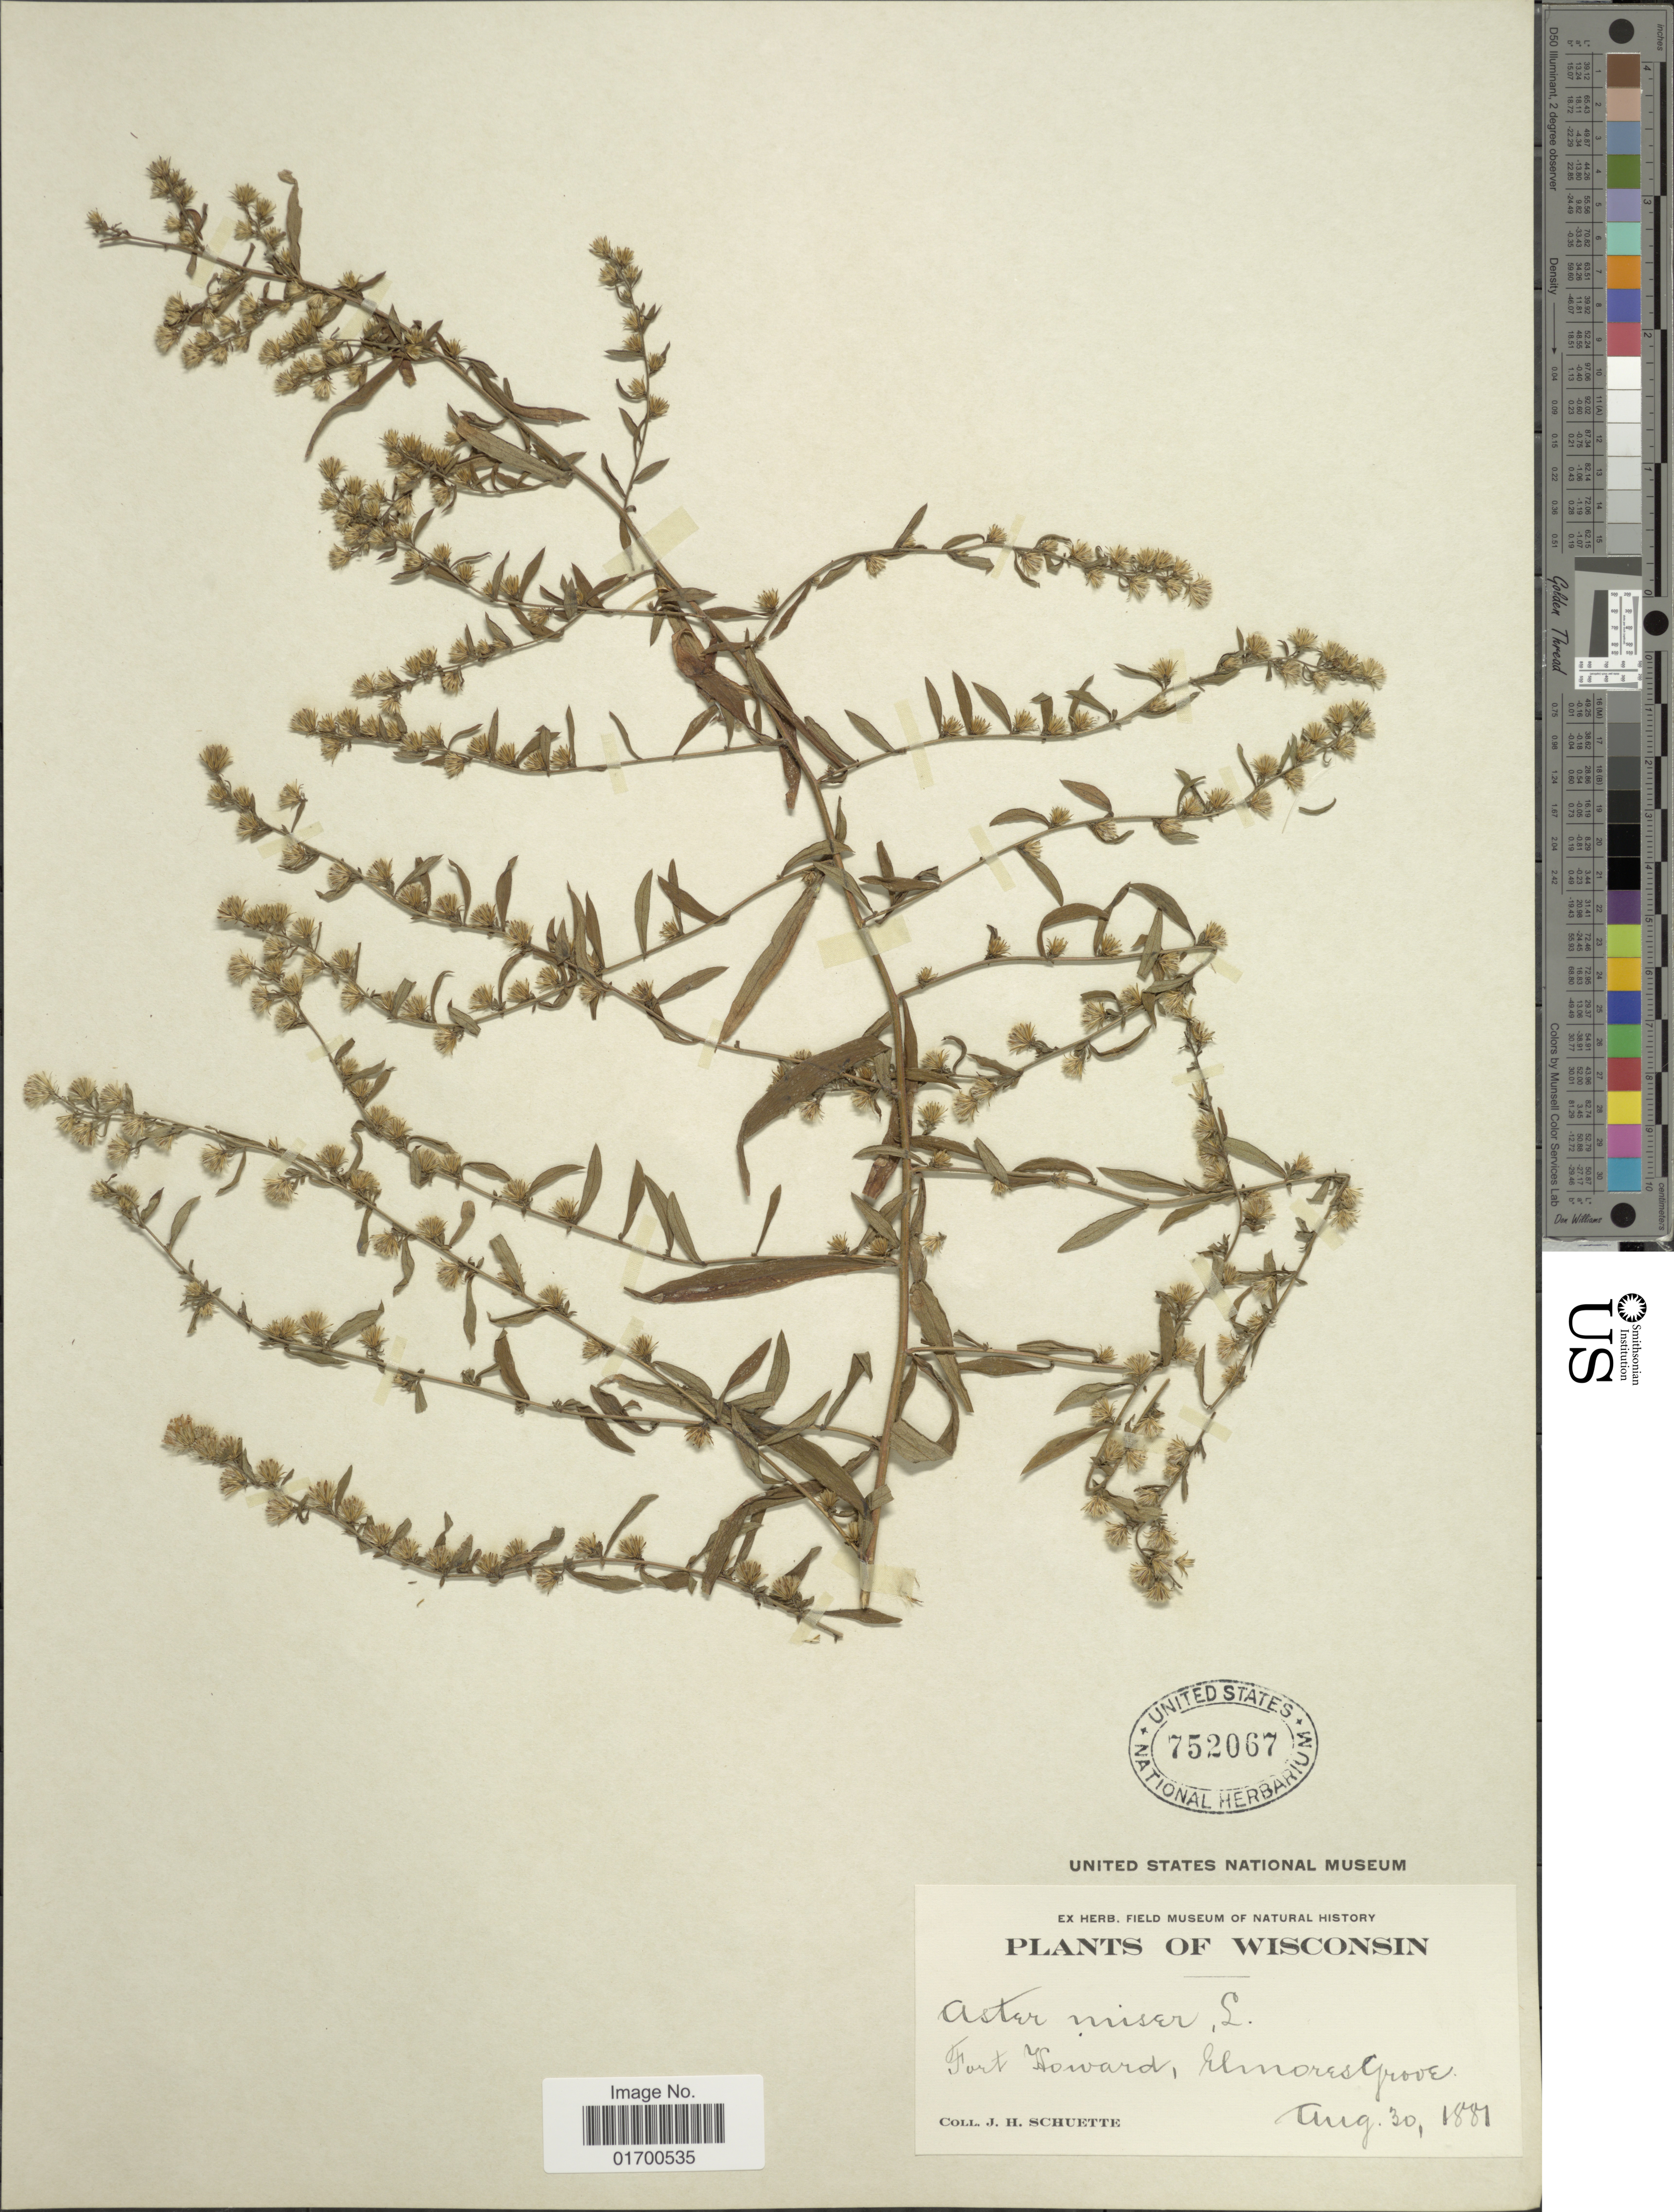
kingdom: Plantae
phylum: Tracheophyta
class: Magnoliopsida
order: Asterales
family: Asteraceae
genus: Symphyotrichum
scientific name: Symphyotrichum lateriflorum var. hirsuticaule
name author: (DC.) G.L. Nesom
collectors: J. H. Schuette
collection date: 1881-08-30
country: United States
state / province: Wisconsin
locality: Fort Howard, Elmores Groves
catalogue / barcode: US 752067